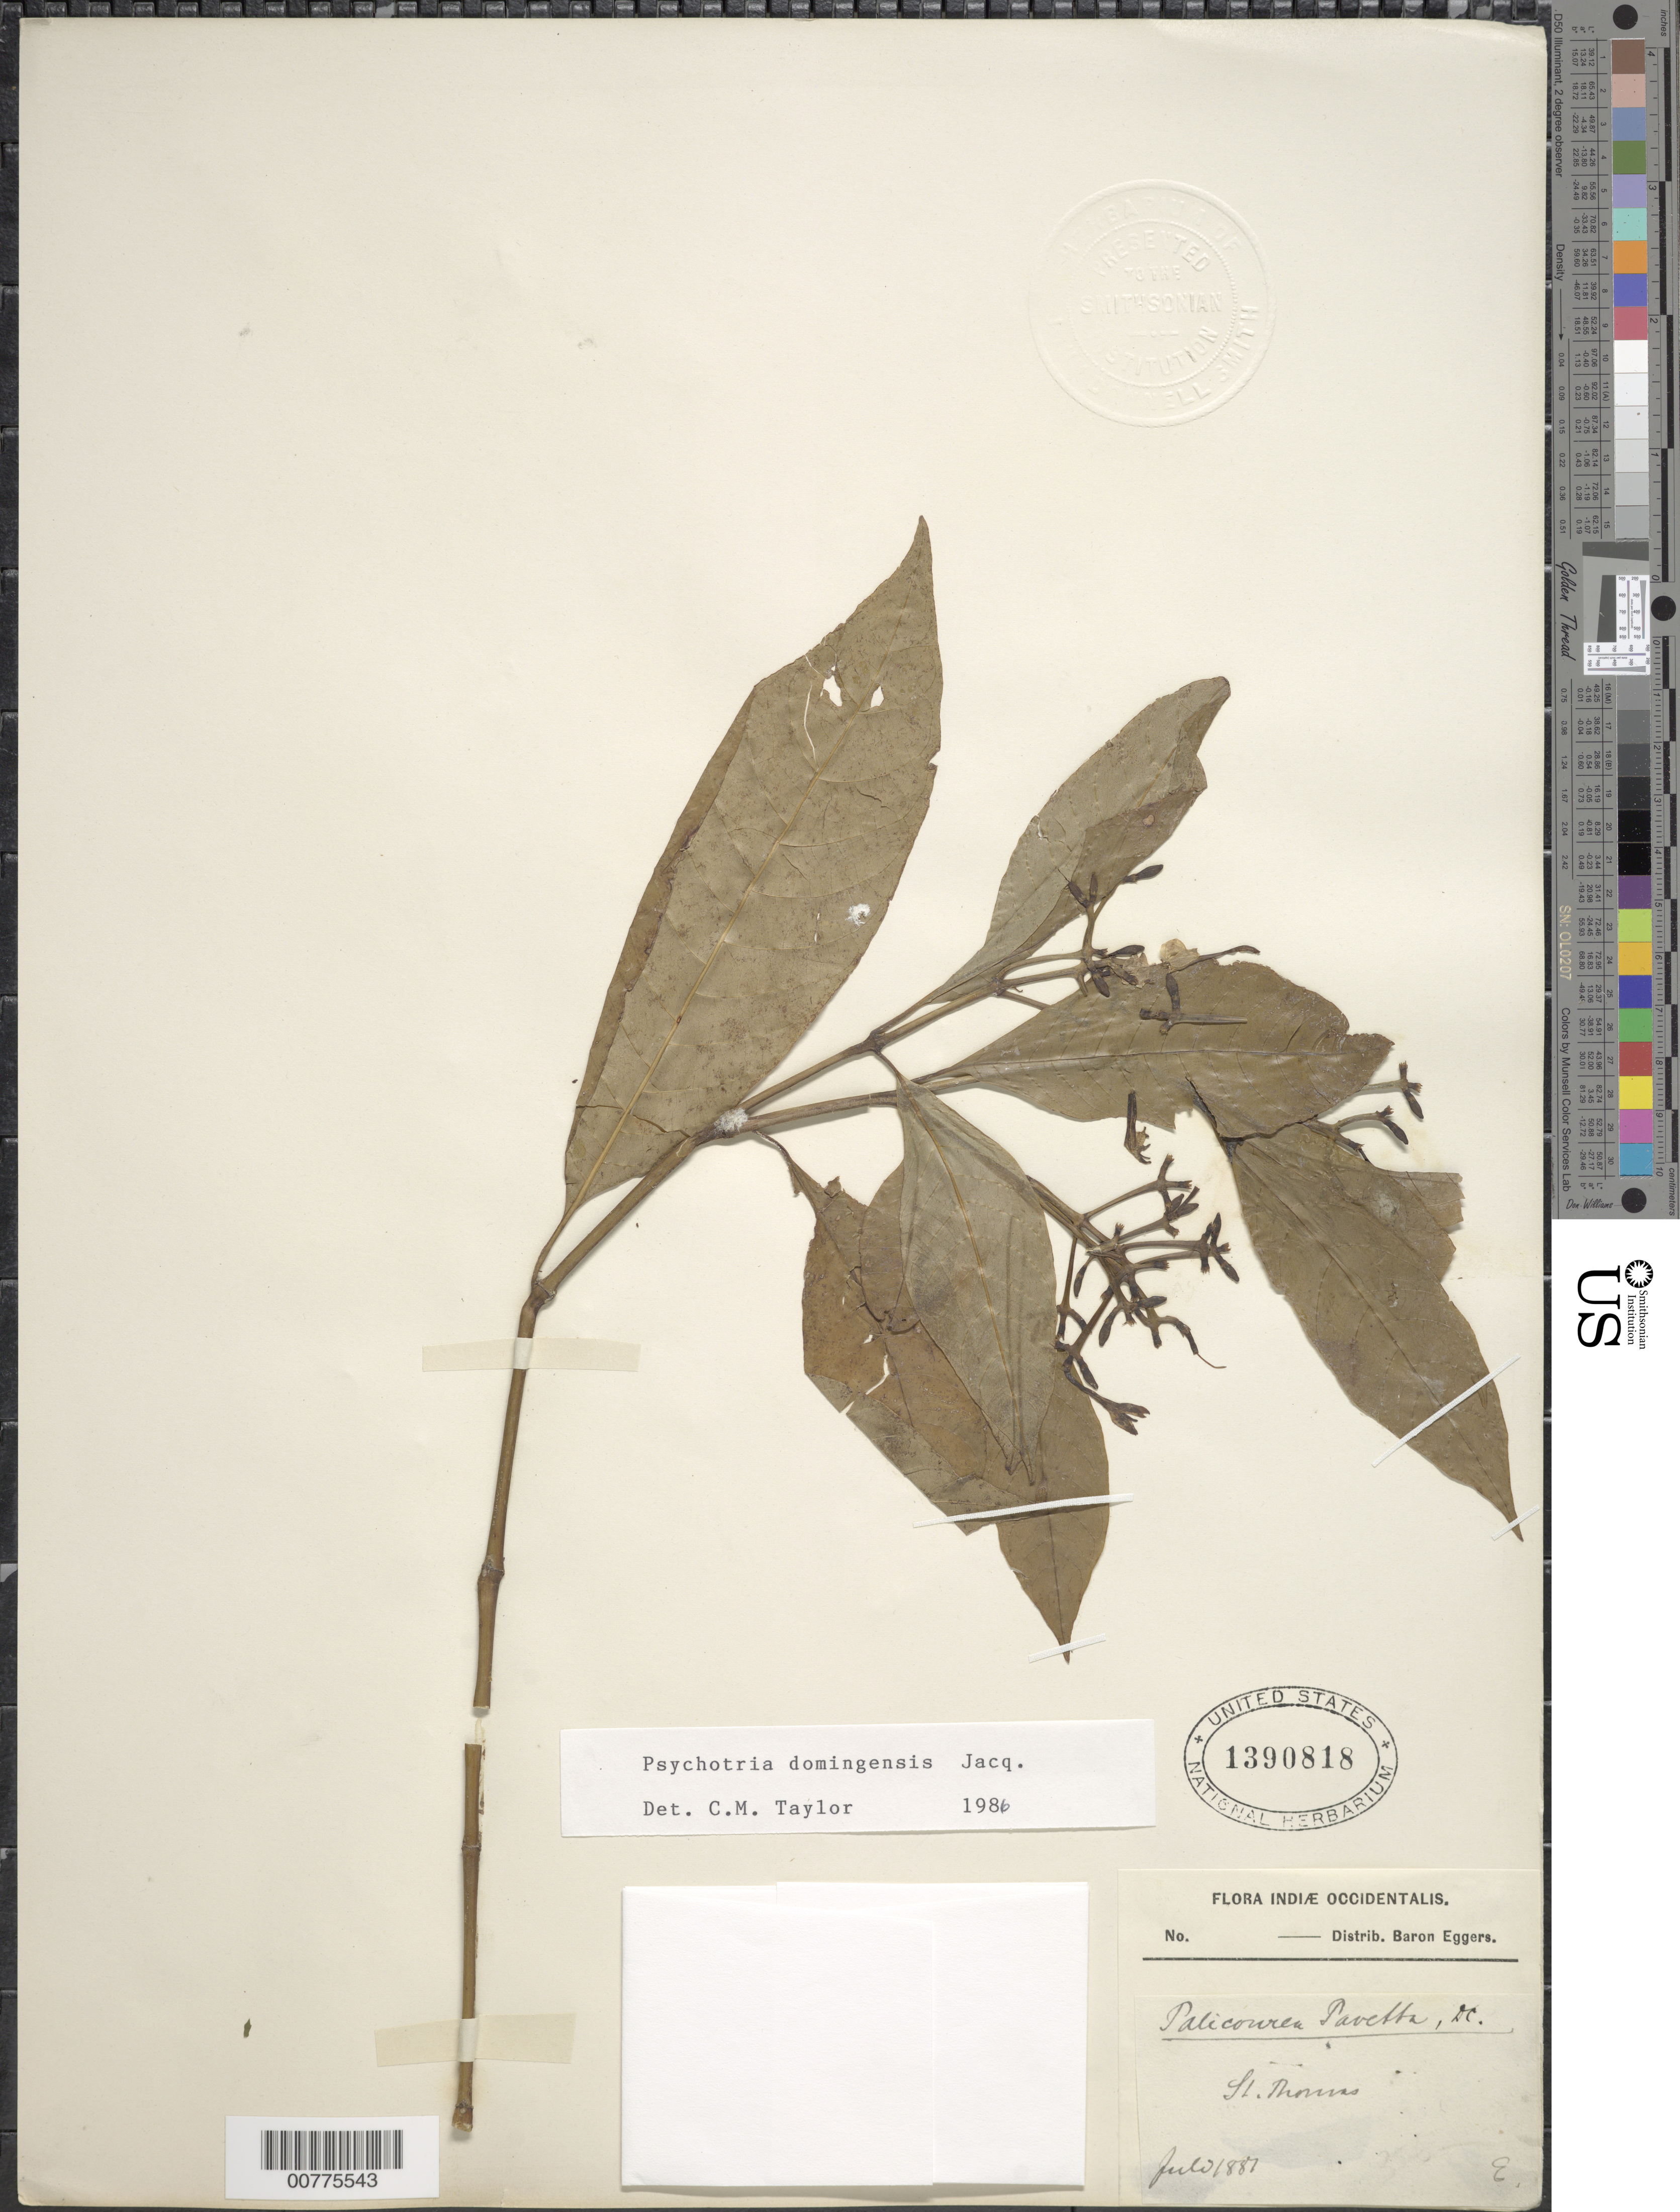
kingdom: Plantae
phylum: Tracheophyta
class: Magnoliopsida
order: Gentianales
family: Rubiaceae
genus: Psychotria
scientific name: Psychotria domingensis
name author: Jacq.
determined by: Taylor, Charlotte M.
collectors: H. F. A. von Eggers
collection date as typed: Jul 1887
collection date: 1887-07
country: U.S. Virgin Islands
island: St. Thomas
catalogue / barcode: US 1390818